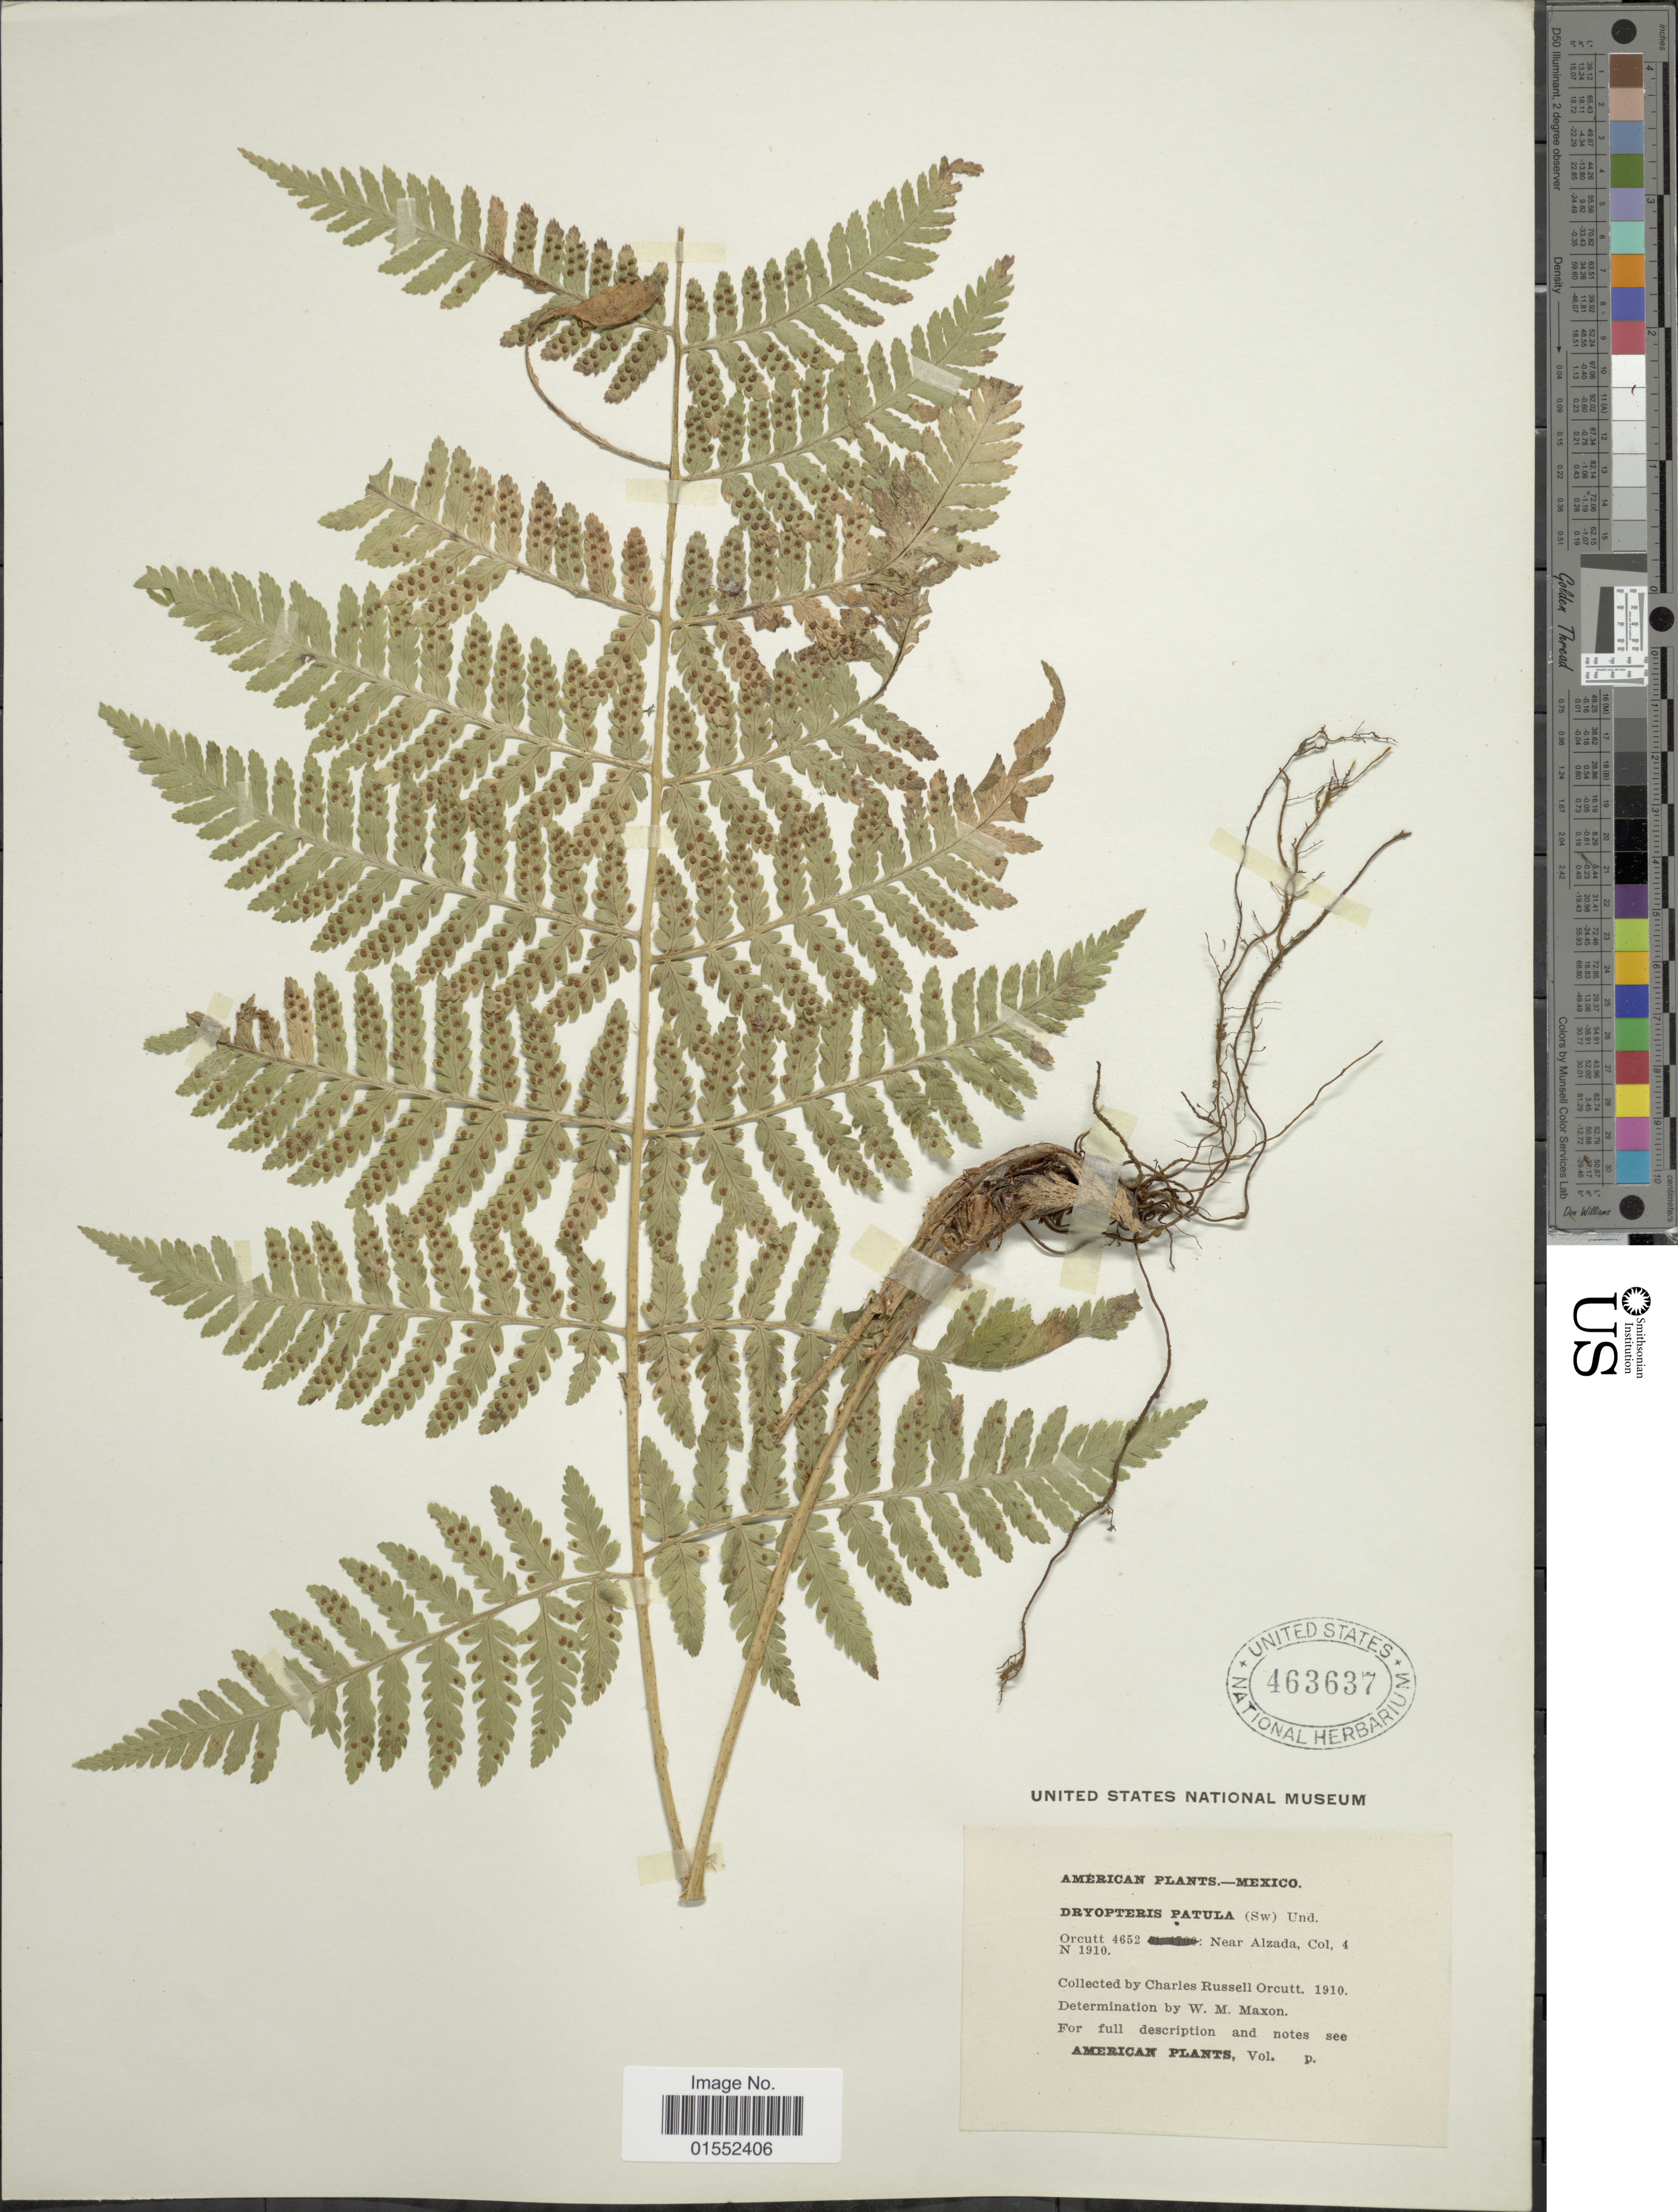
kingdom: Plantae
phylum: Tracheophyta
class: Polypodiopsida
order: Polypodiales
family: Dryopteridaceae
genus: Dryopteris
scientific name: Dryopteris maxonii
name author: Underw. & C. Chr.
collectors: C. R. Orcutt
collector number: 4652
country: Mexico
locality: Near Alzada, Col.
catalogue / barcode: US 463637